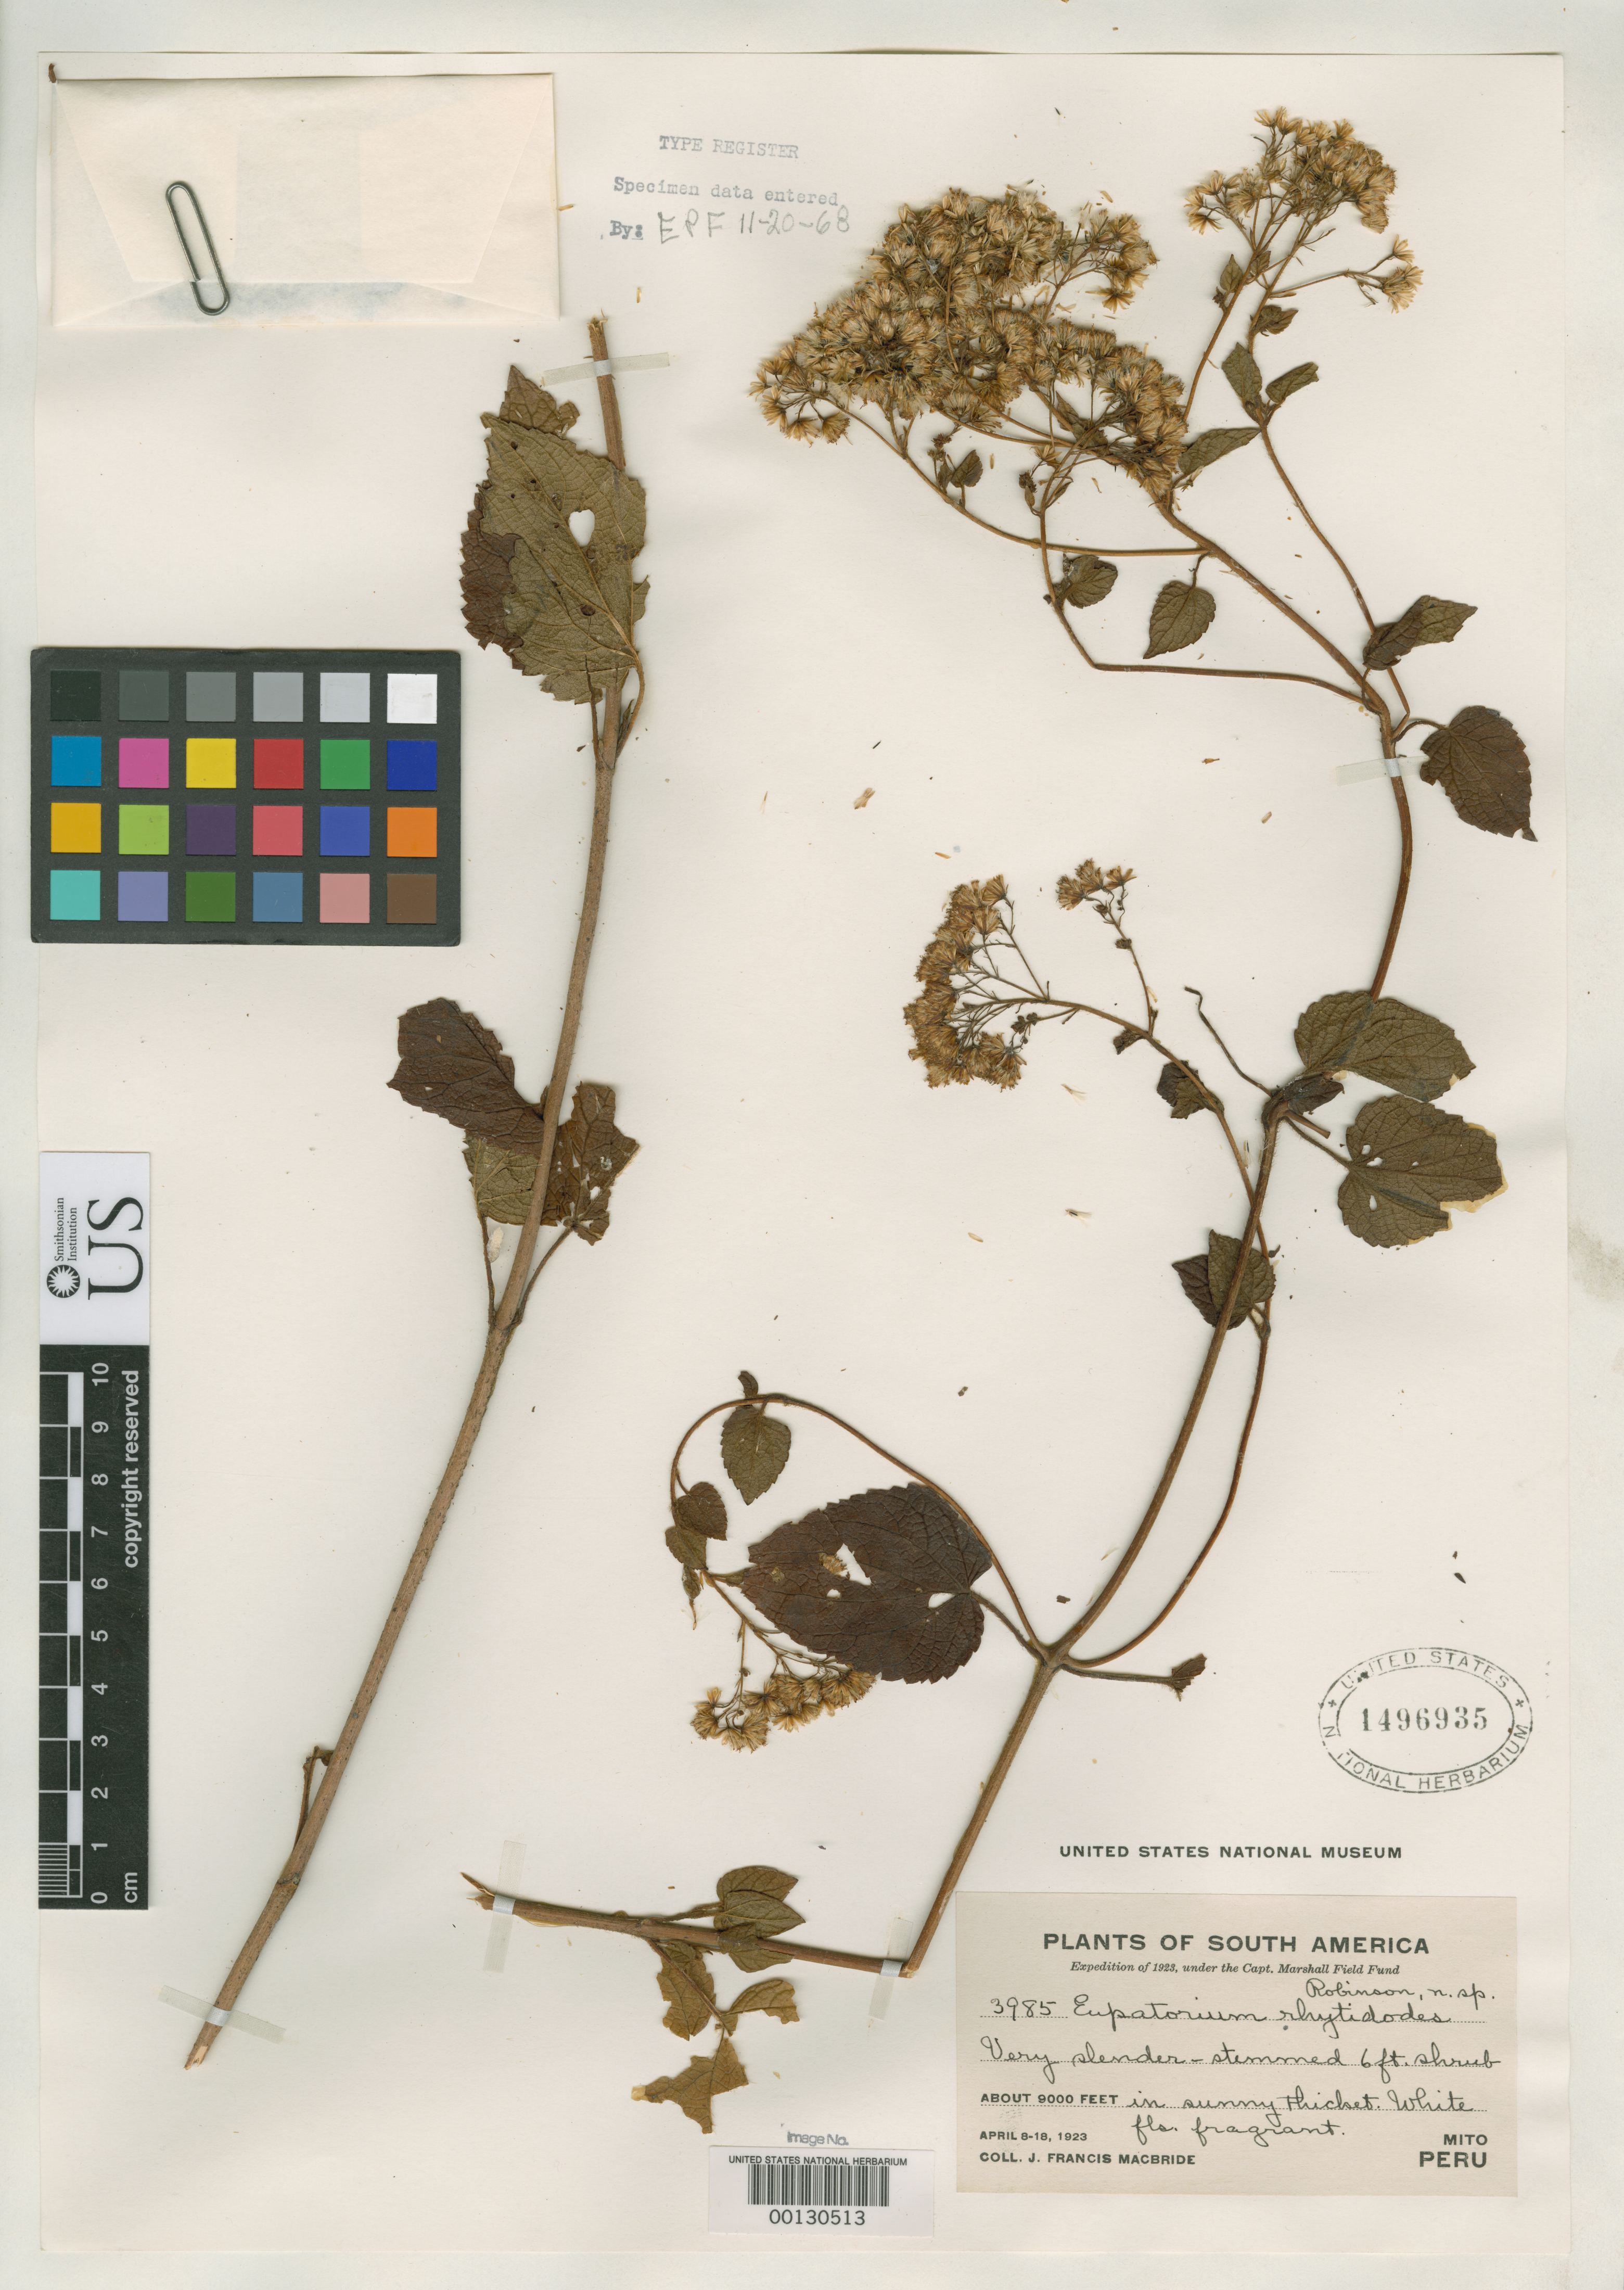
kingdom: Plantae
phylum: Tracheophyta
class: Magnoliopsida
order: Asterales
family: Asteraceae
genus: Eupatorium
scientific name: Eupatorium rhytidodes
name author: B.L. Rob.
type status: Isotype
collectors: J. F. Macbride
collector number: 3985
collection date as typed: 08 Apr 1923 to 18 Apr 1923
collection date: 1923-04-08/1923-04-18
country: Peru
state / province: Huánuco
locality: Mito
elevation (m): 2438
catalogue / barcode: US 1496935